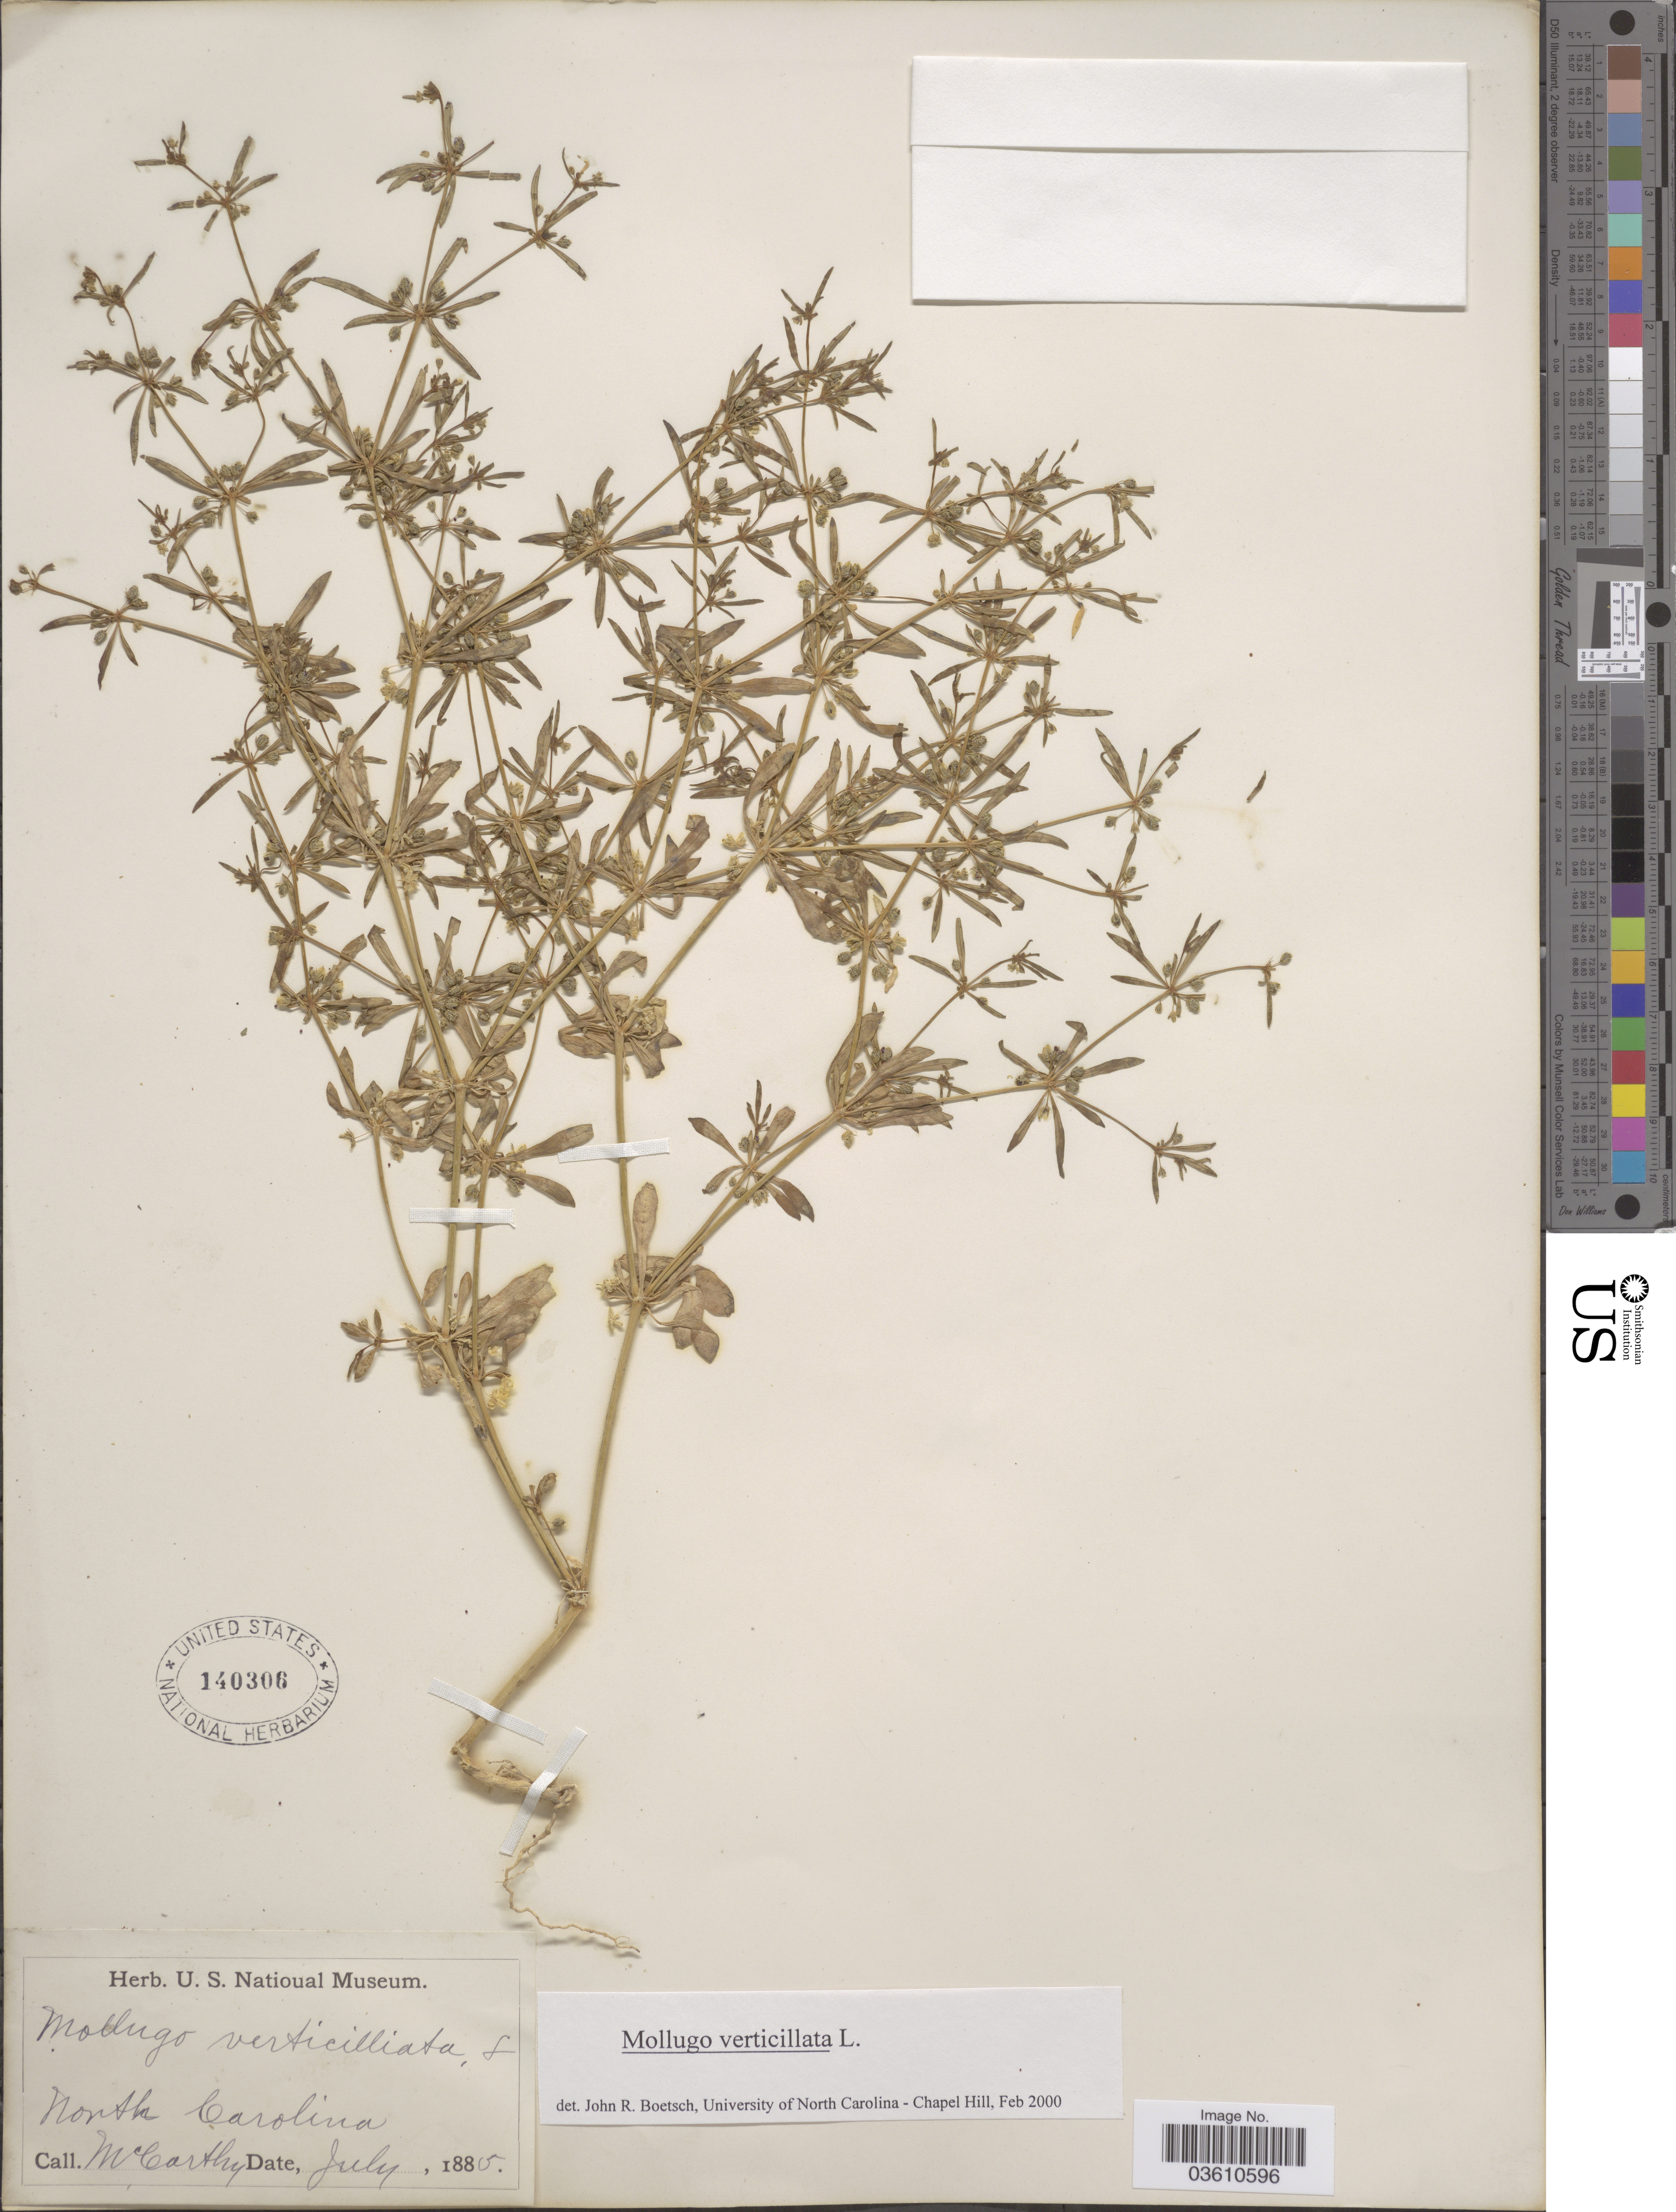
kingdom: Plantae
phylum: Tracheophyta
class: Magnoliopsida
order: Caryophyllales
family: Molluginaceae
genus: Mollugo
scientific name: Mollugo verticillata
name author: L.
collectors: -- McCarthy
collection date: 1885-07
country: United States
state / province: North Carolina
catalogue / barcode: US 140306